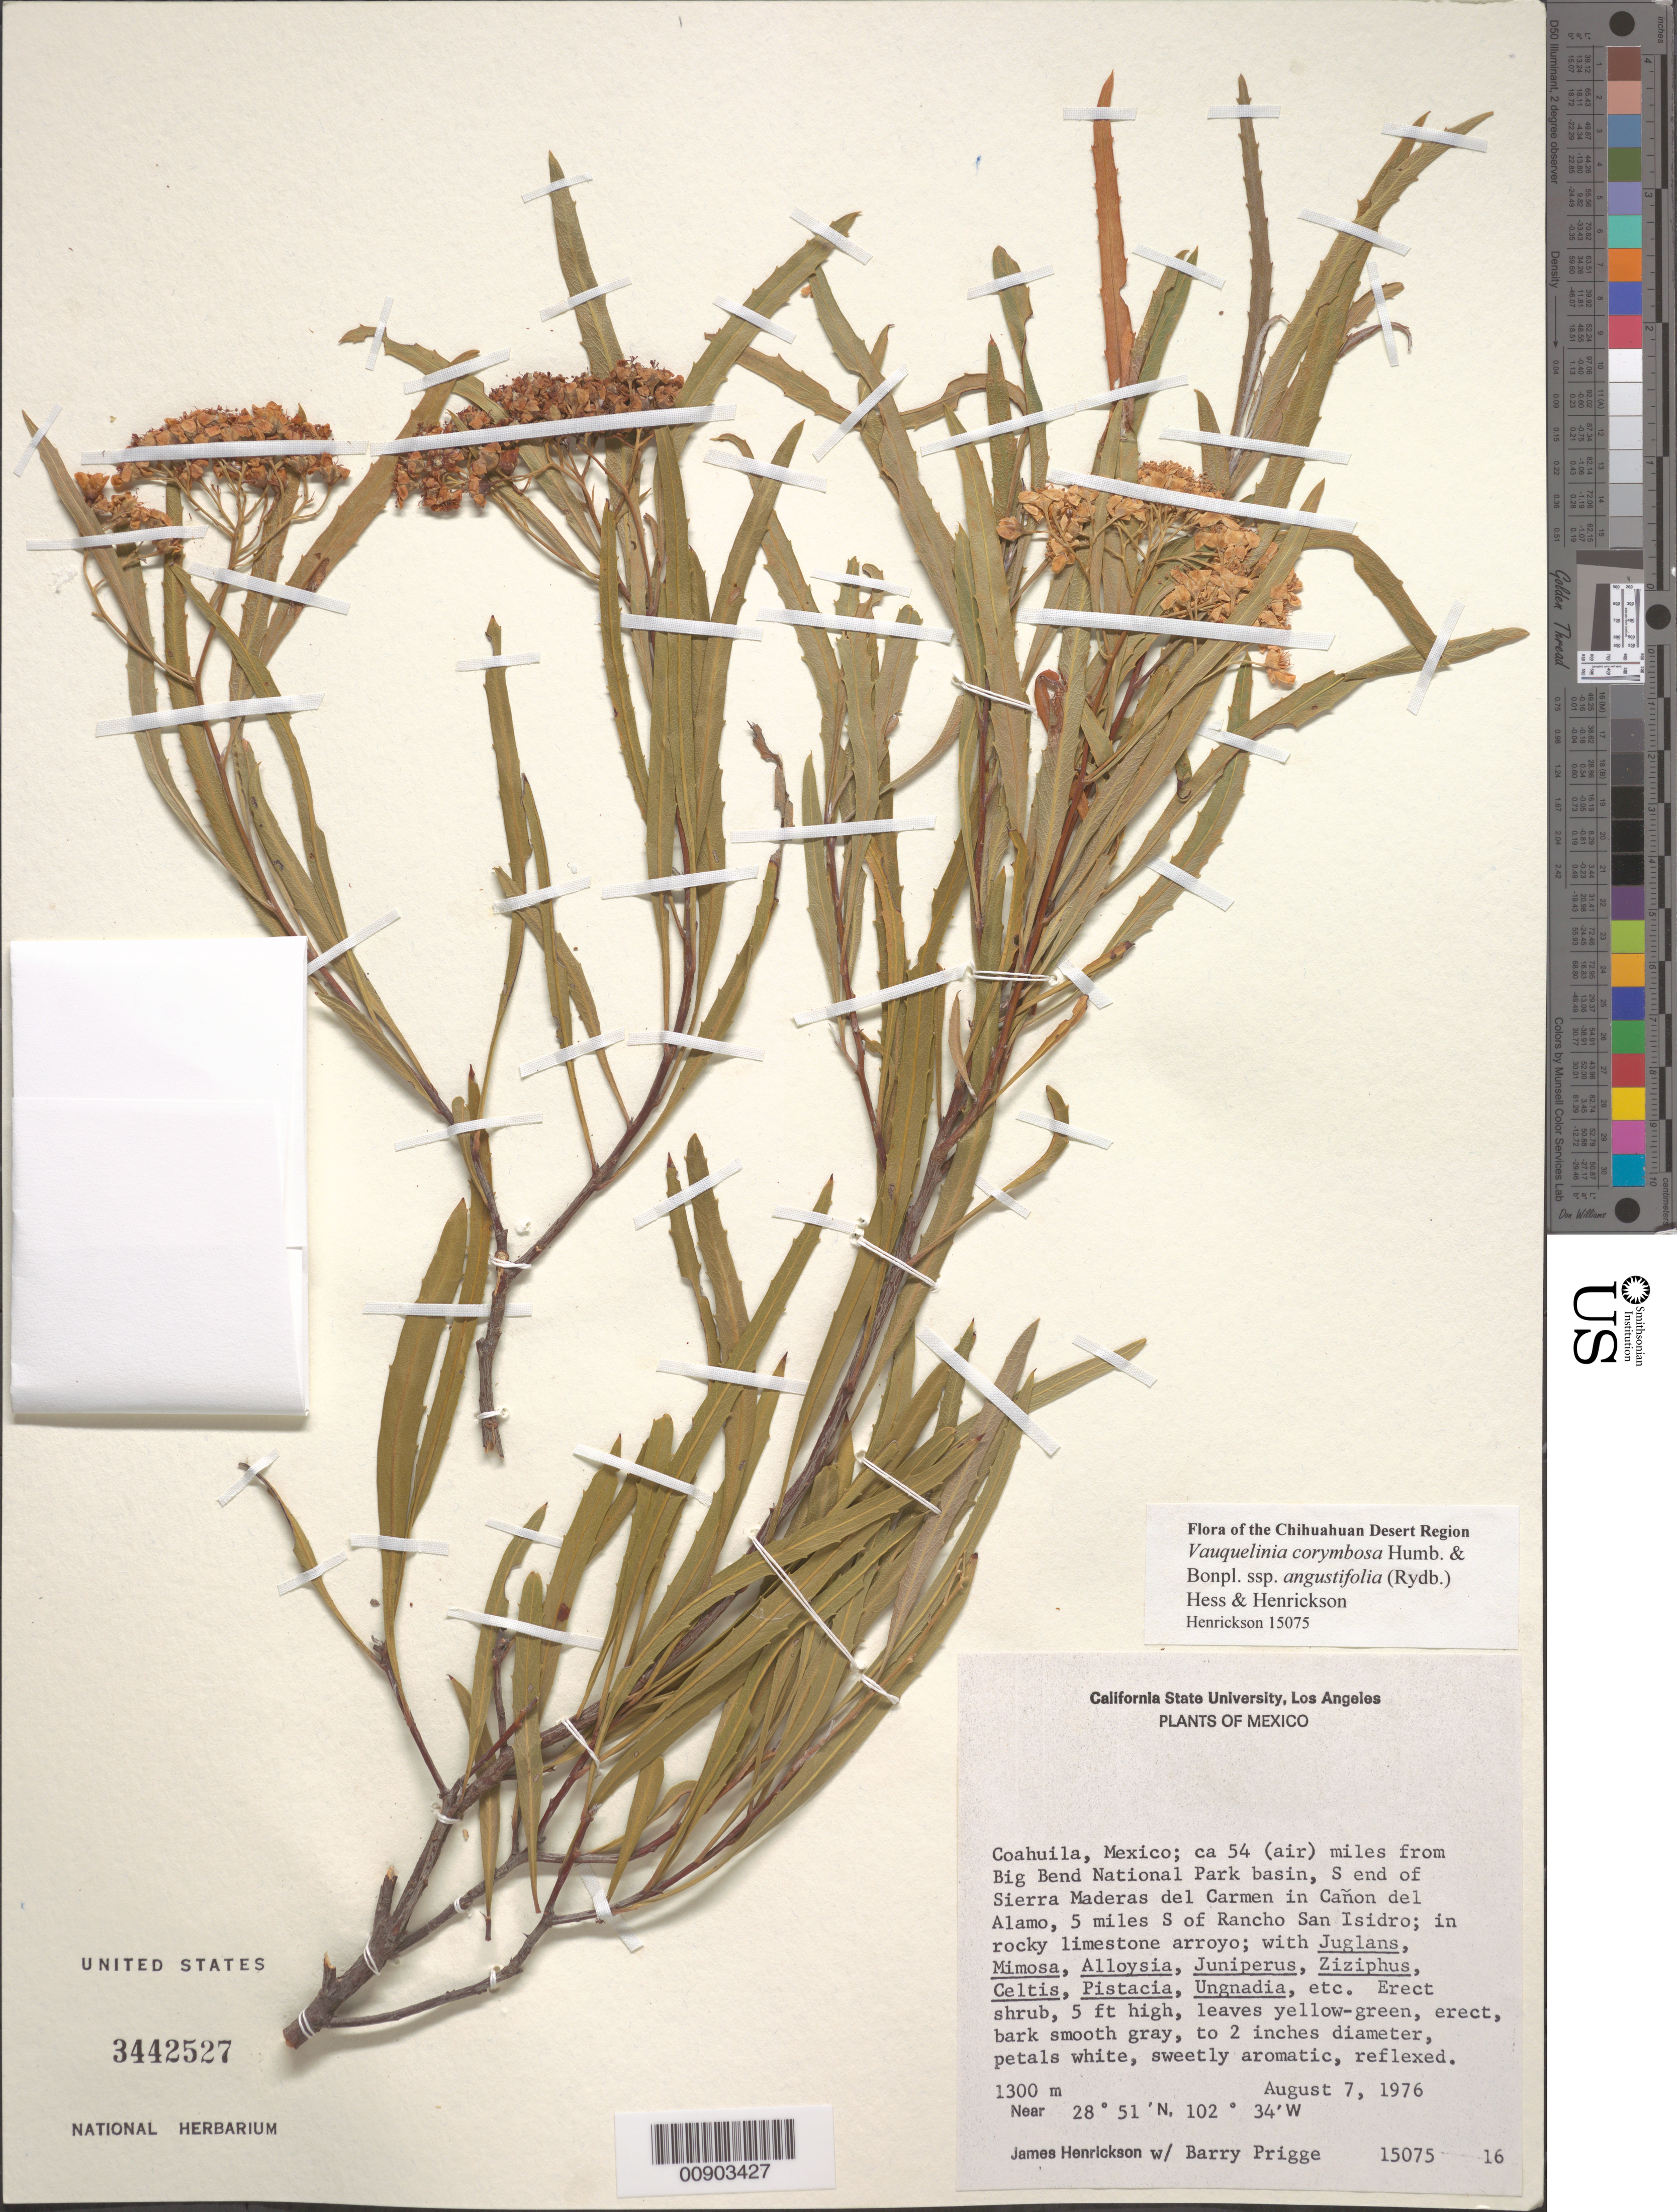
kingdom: Plantae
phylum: Tracheophyta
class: Magnoliopsida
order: Rosales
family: Rosaceae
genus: Vauquelinia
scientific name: Vauquelinia corymbosa subsp. angustifolia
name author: (Rydb.) W.J. Hess & Henrickson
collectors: J. Henrickson & B. Prigge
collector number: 15075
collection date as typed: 07 Aug 1976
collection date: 1976-08-07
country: Mexico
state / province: Coahuila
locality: Ca. 54 (air) miles from Big Bend National Park basin, S end of Sierra Maderas del Carmen in Cañon del Alamo, 5 miles S of Rancho San Isidro.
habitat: In rocky limestone arroyo; with Juglans, Mimosa, Alloysia, Juniperus, Ziziphus, Celtis, Pistacia, Ungnadia, etc.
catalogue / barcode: US 3442527